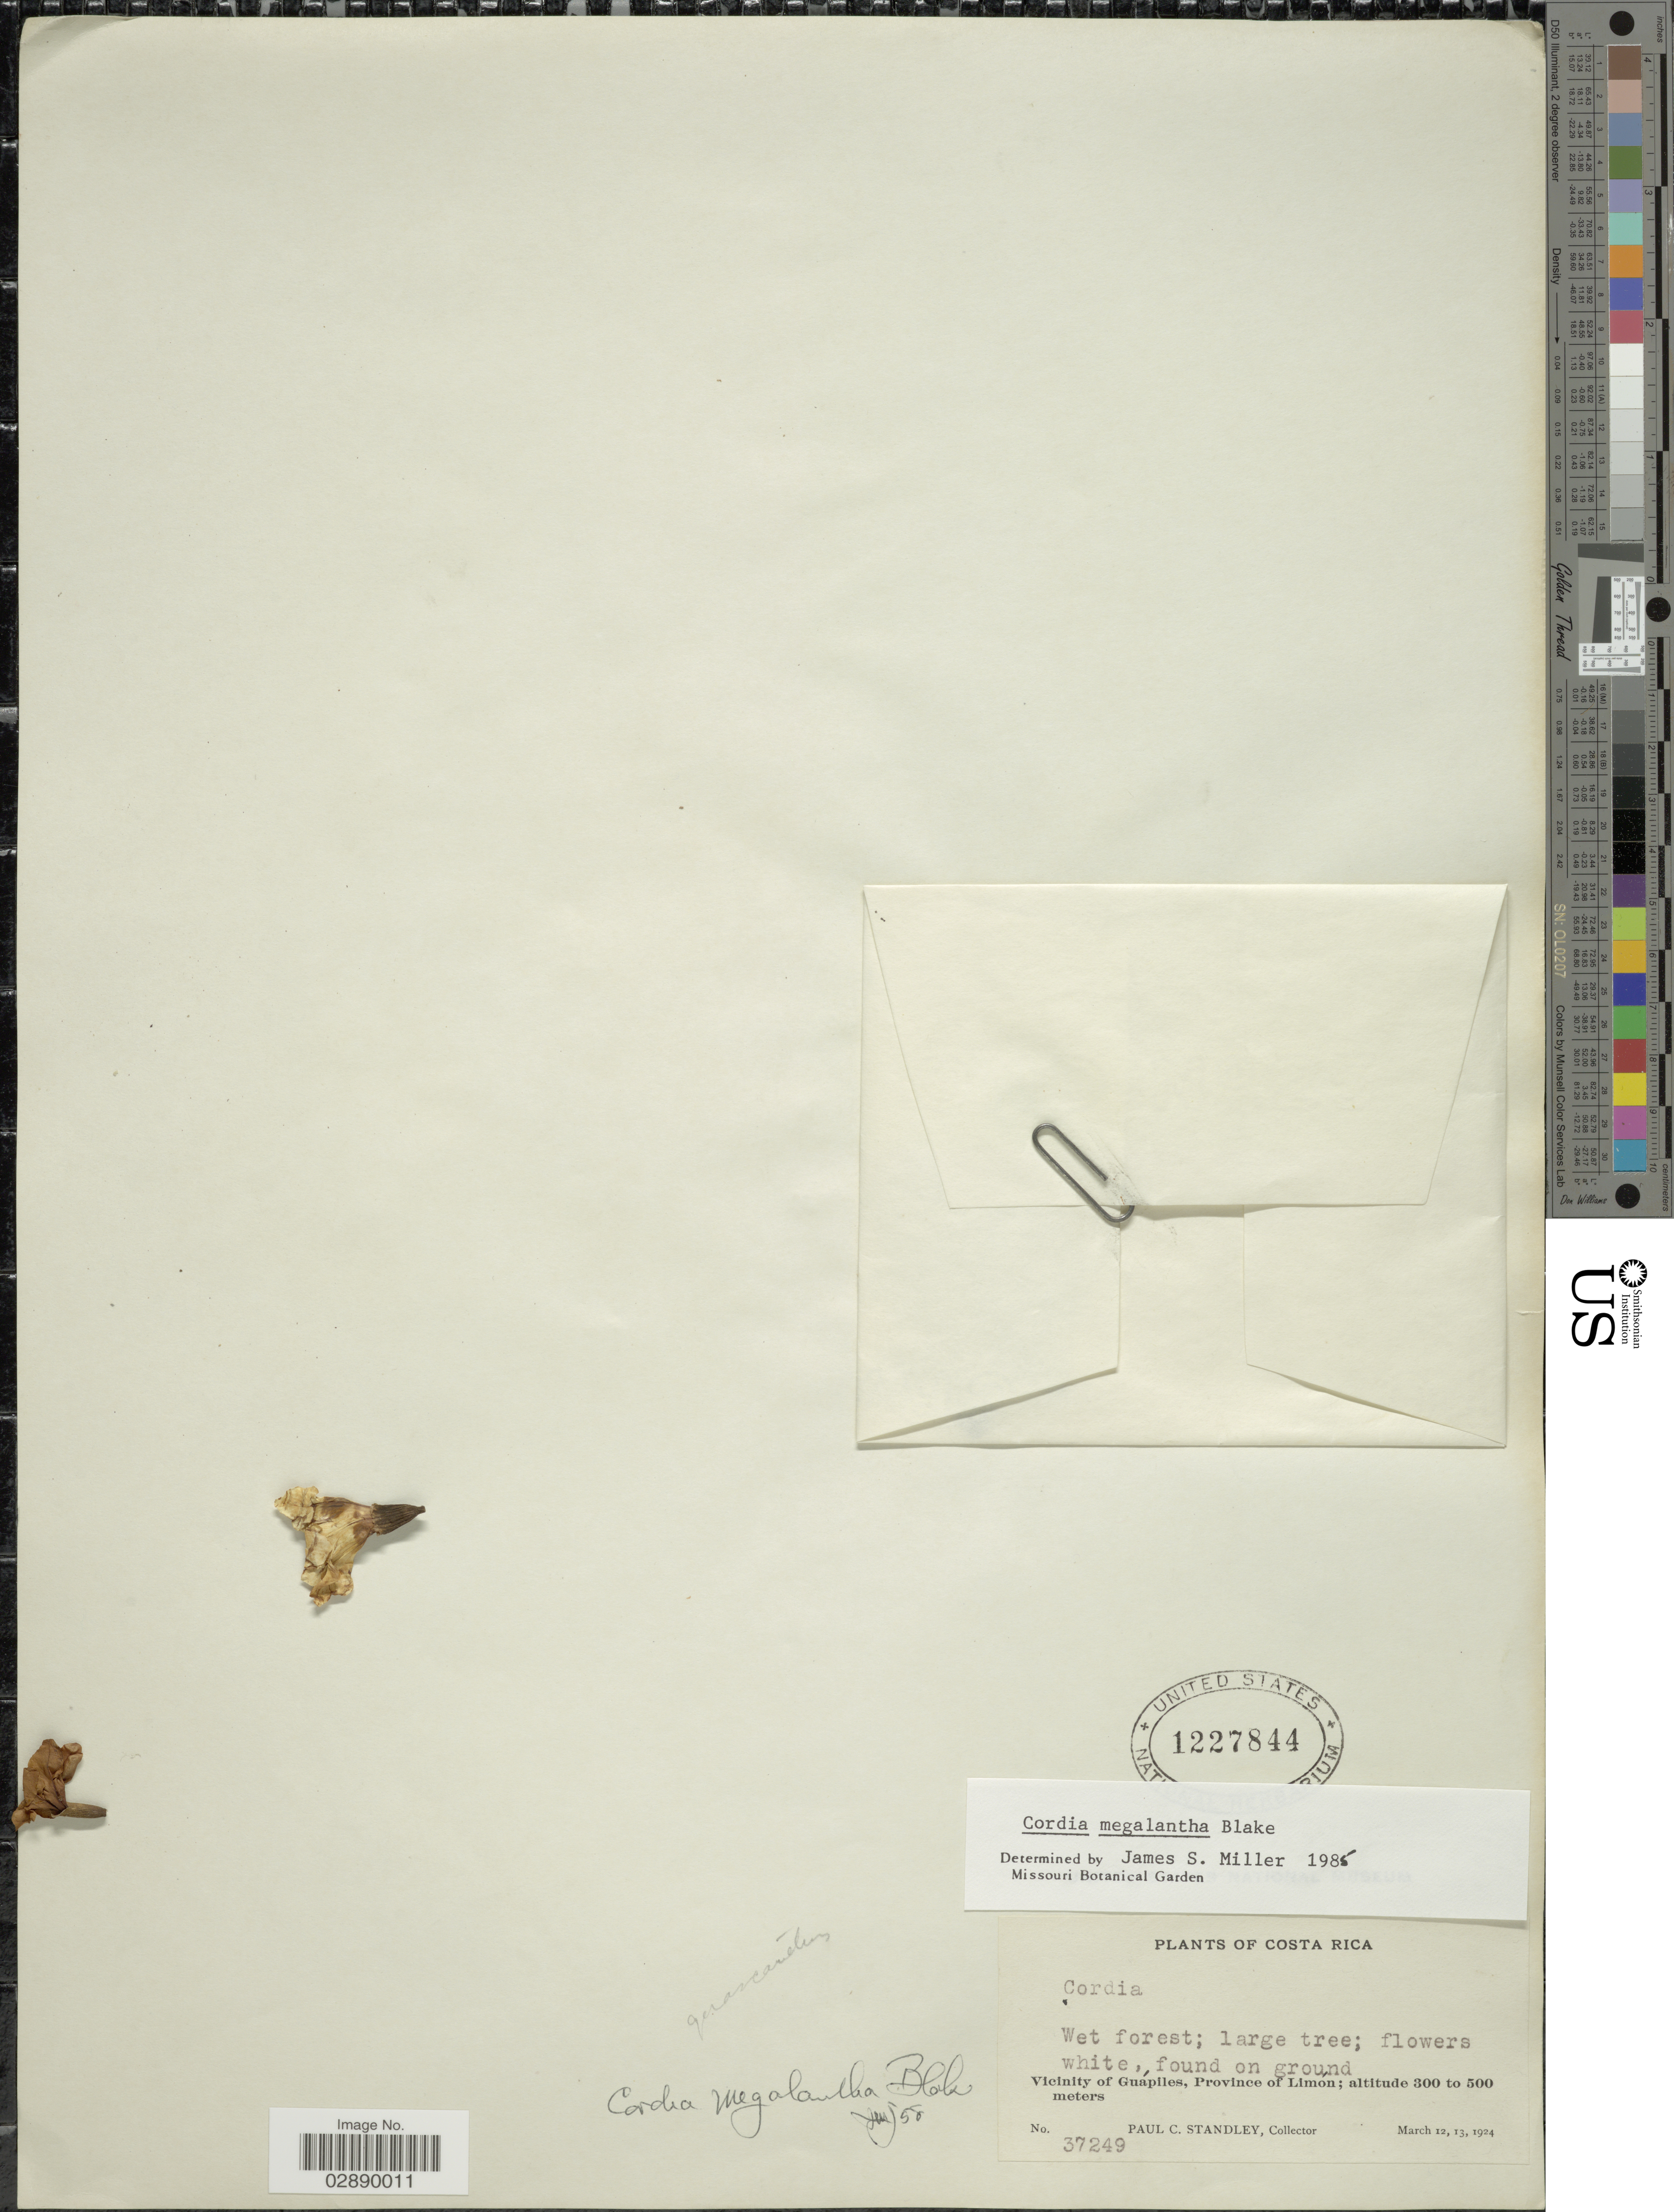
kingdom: Plantae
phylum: Tracheophyta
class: Magnoliopsida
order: Boraginales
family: Cordiaceae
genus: Cordia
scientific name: Cordia megalantha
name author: S.F. Blake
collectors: P. C. Standley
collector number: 37249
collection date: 1924-03-12/1924-03-13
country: Costa Rica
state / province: Limón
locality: Vicinity of Guápiles, Province of Limón.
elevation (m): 300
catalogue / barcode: US 1227844